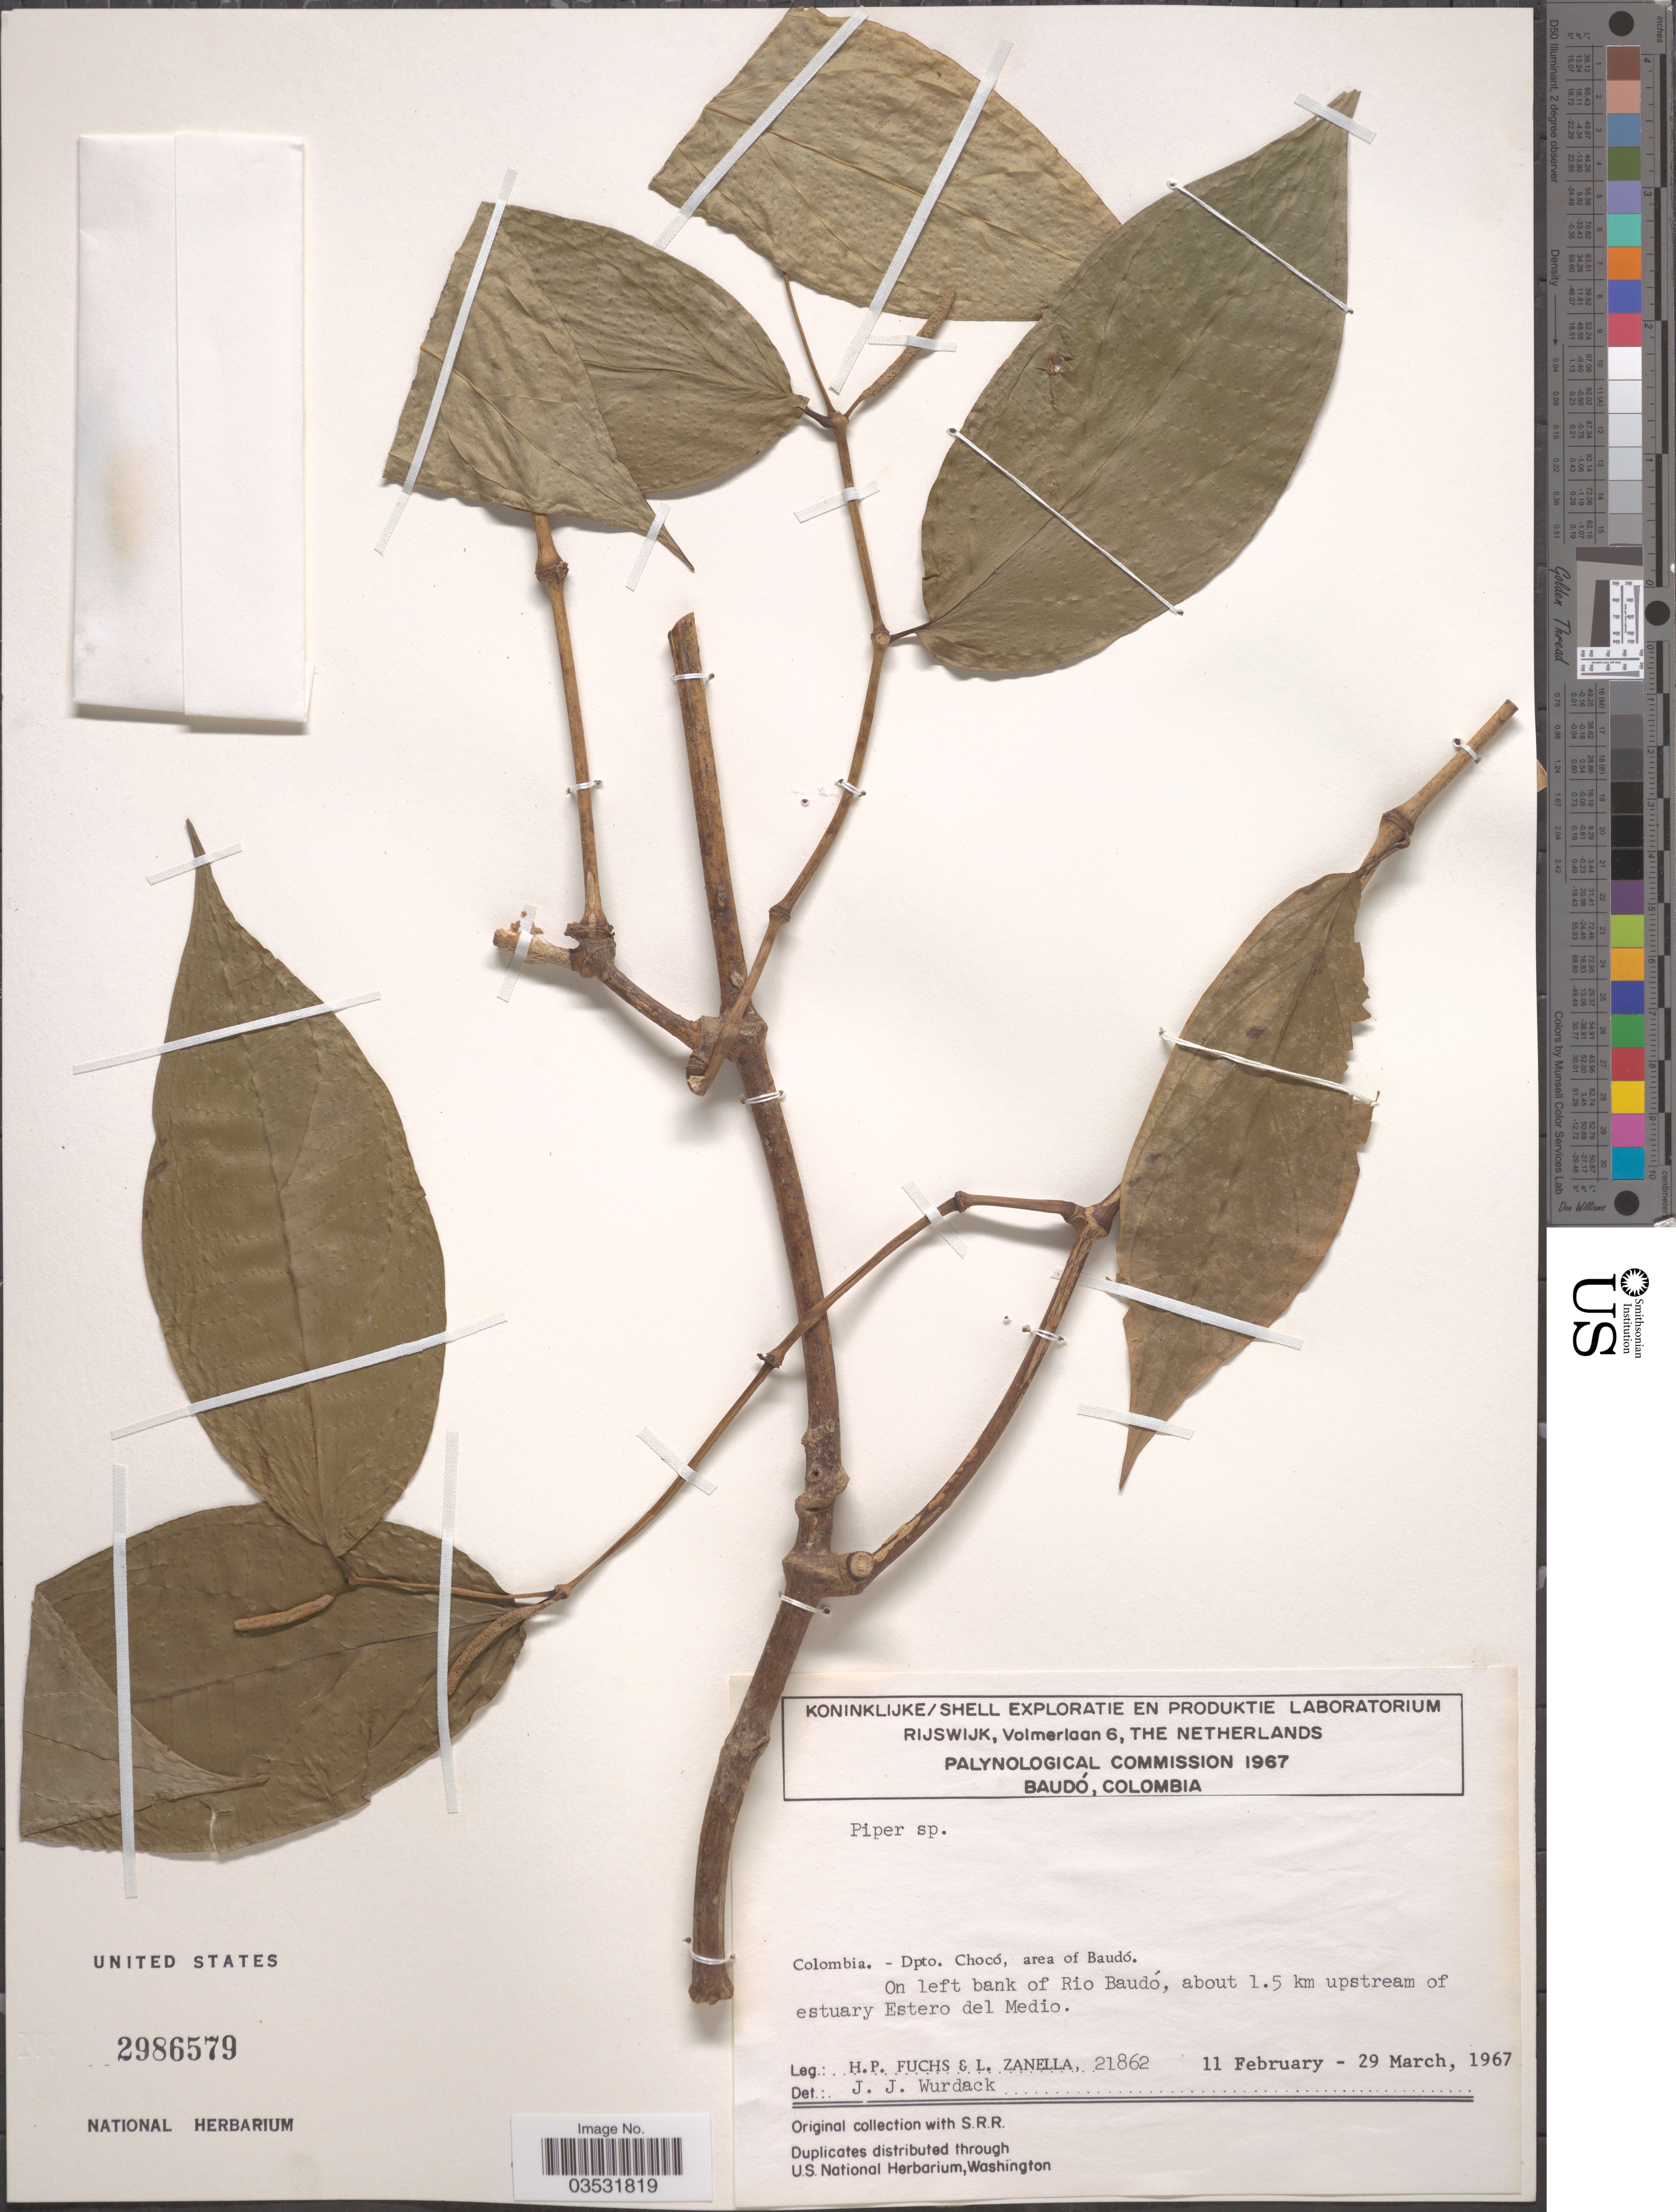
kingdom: Plantae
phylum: Tracheophyta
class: Magnoliopsida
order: Piperales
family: Piperaceae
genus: Piper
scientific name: Piper sp.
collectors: H. P. Fuchs & L. Zanella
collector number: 21862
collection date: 1967-02-11/1967-03-29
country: Colombia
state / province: Chocó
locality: Dpto. Chocó, area of Baudó. On left bank of Rio Baudó, about 1.5 km upstream of estuary Estero del Medio.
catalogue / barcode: US 2986579